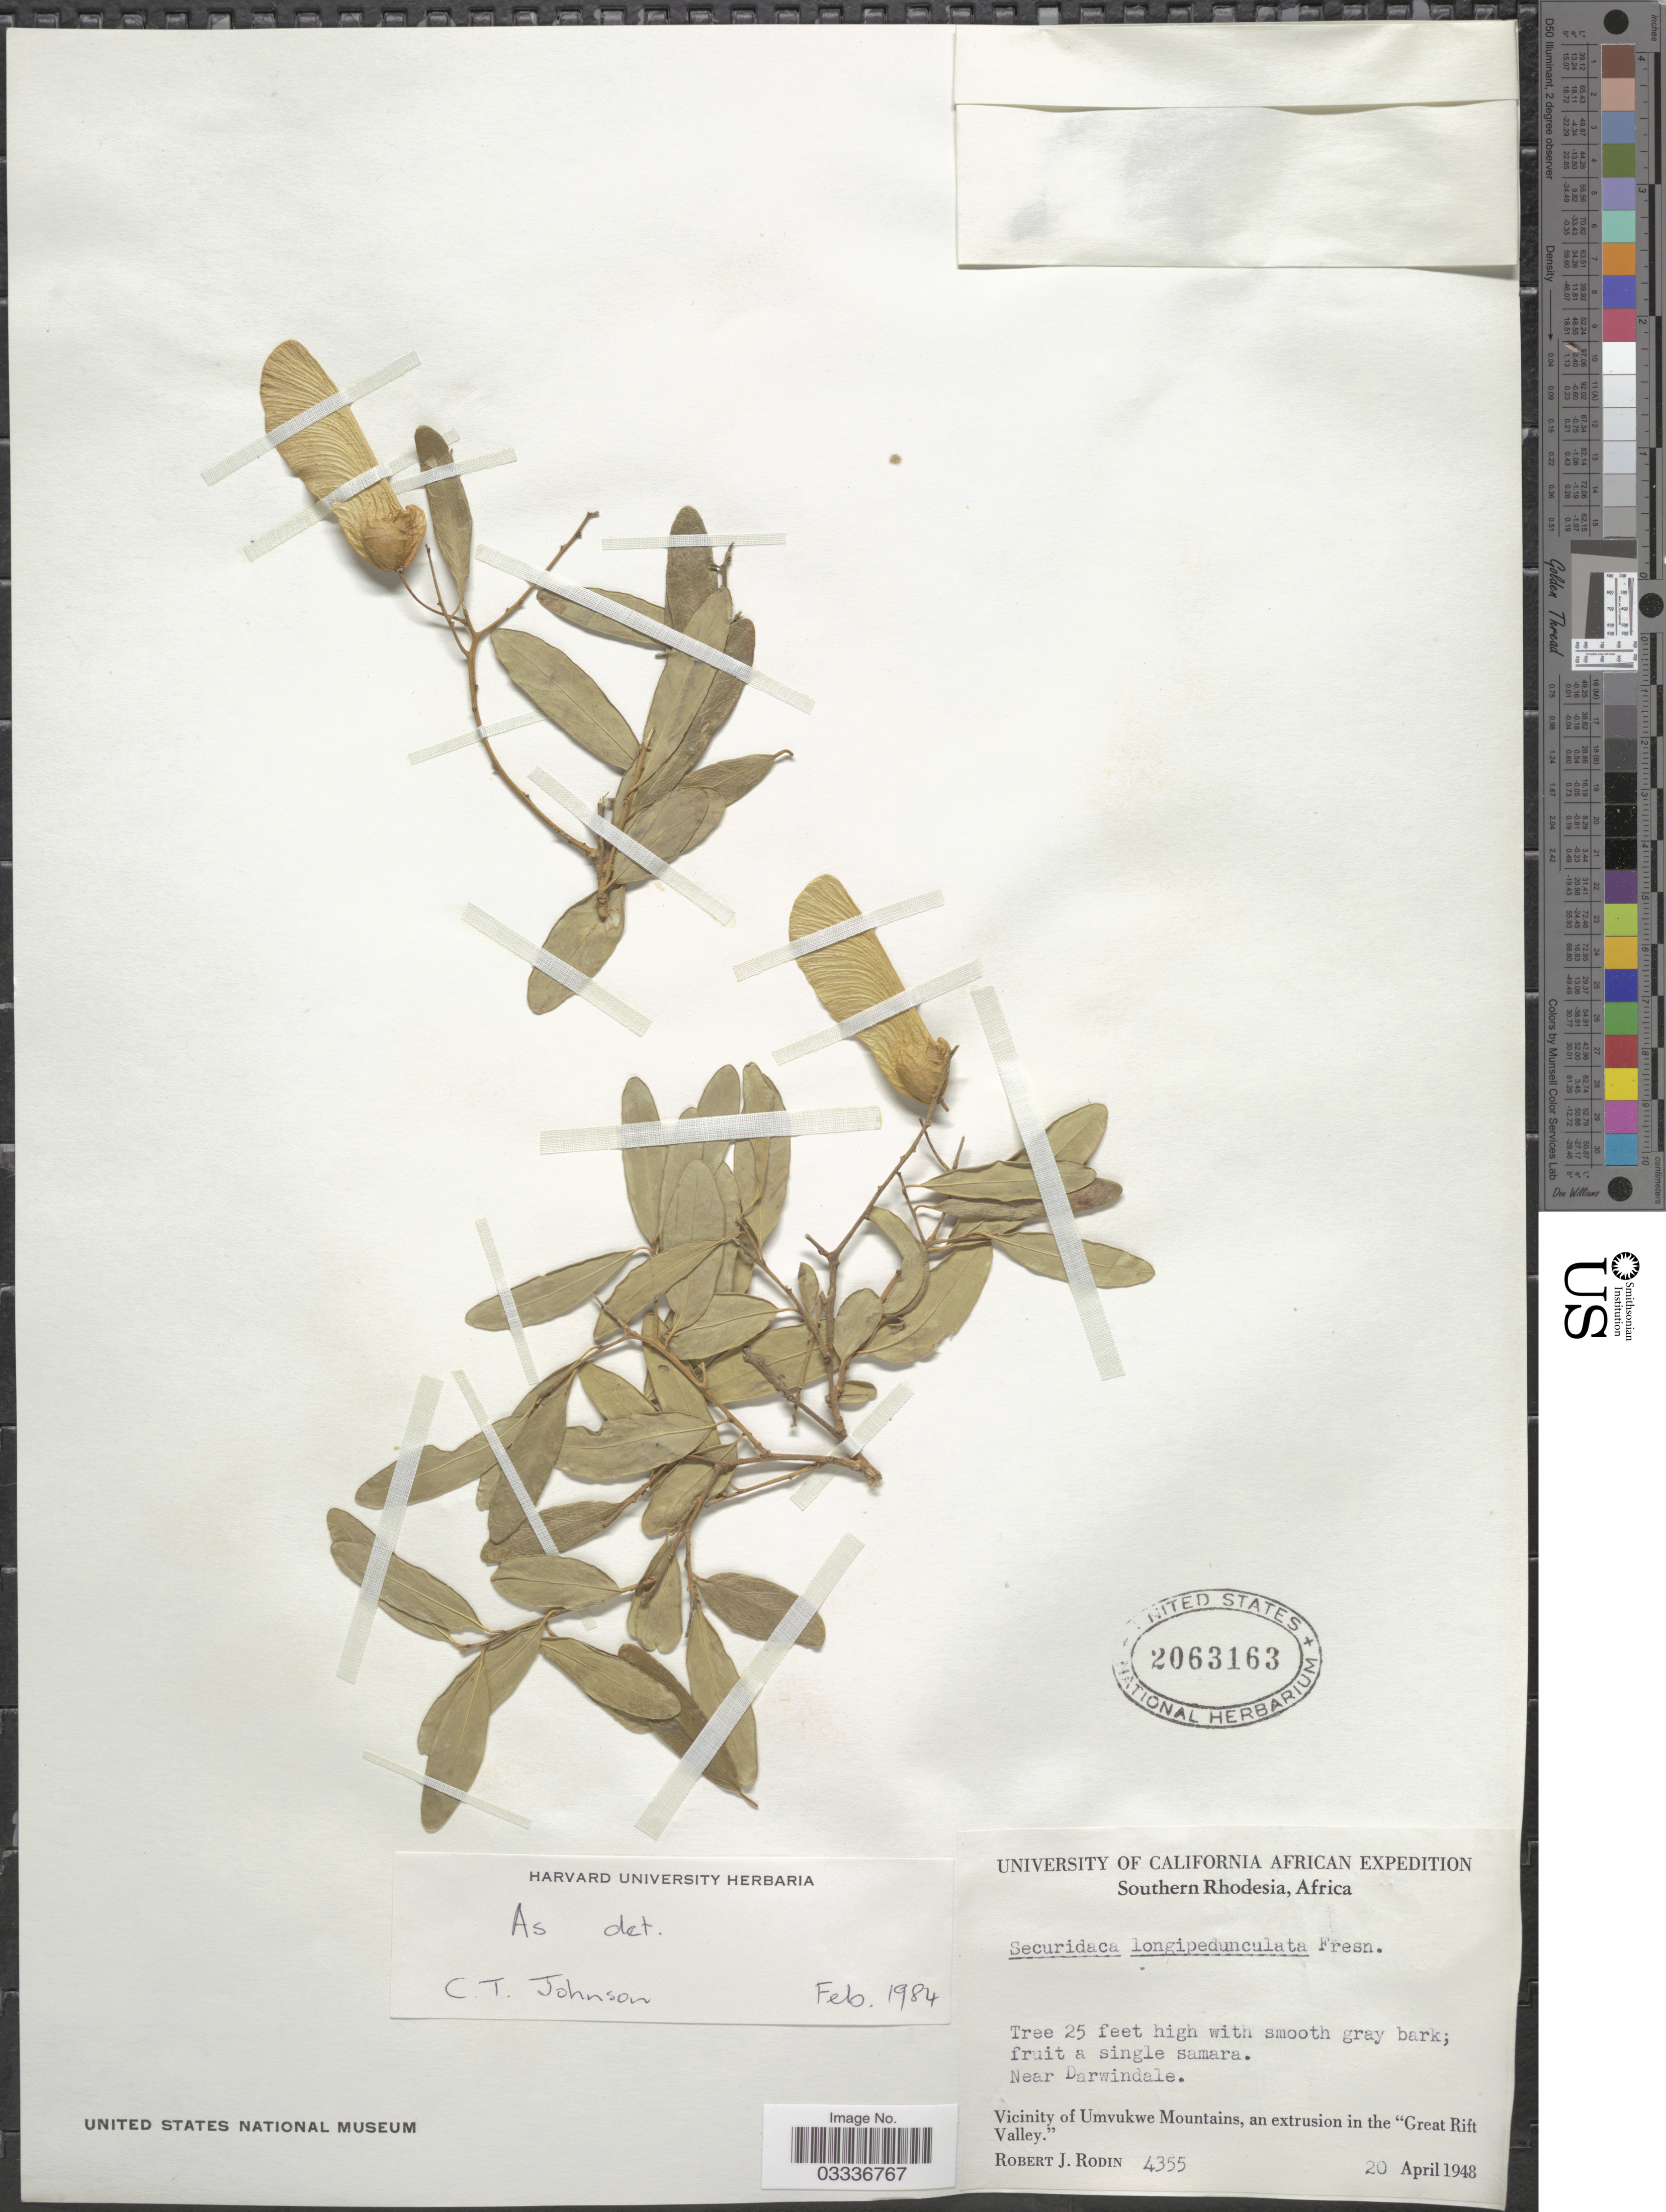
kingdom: Plantae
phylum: Tracheophyta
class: Magnoliopsida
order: Fabales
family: Polygalaceae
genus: Securidaca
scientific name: Securidaca longepedunculata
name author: Fresen.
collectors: R. J. Rodin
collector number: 4355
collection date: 1948-04-20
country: Zimbabwe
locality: Southern Rhodesia. Vicinity of Umvukwe Mountains, an extrusion in the "Great Rift Valley.". Near Darwindale.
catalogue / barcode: US 2063163